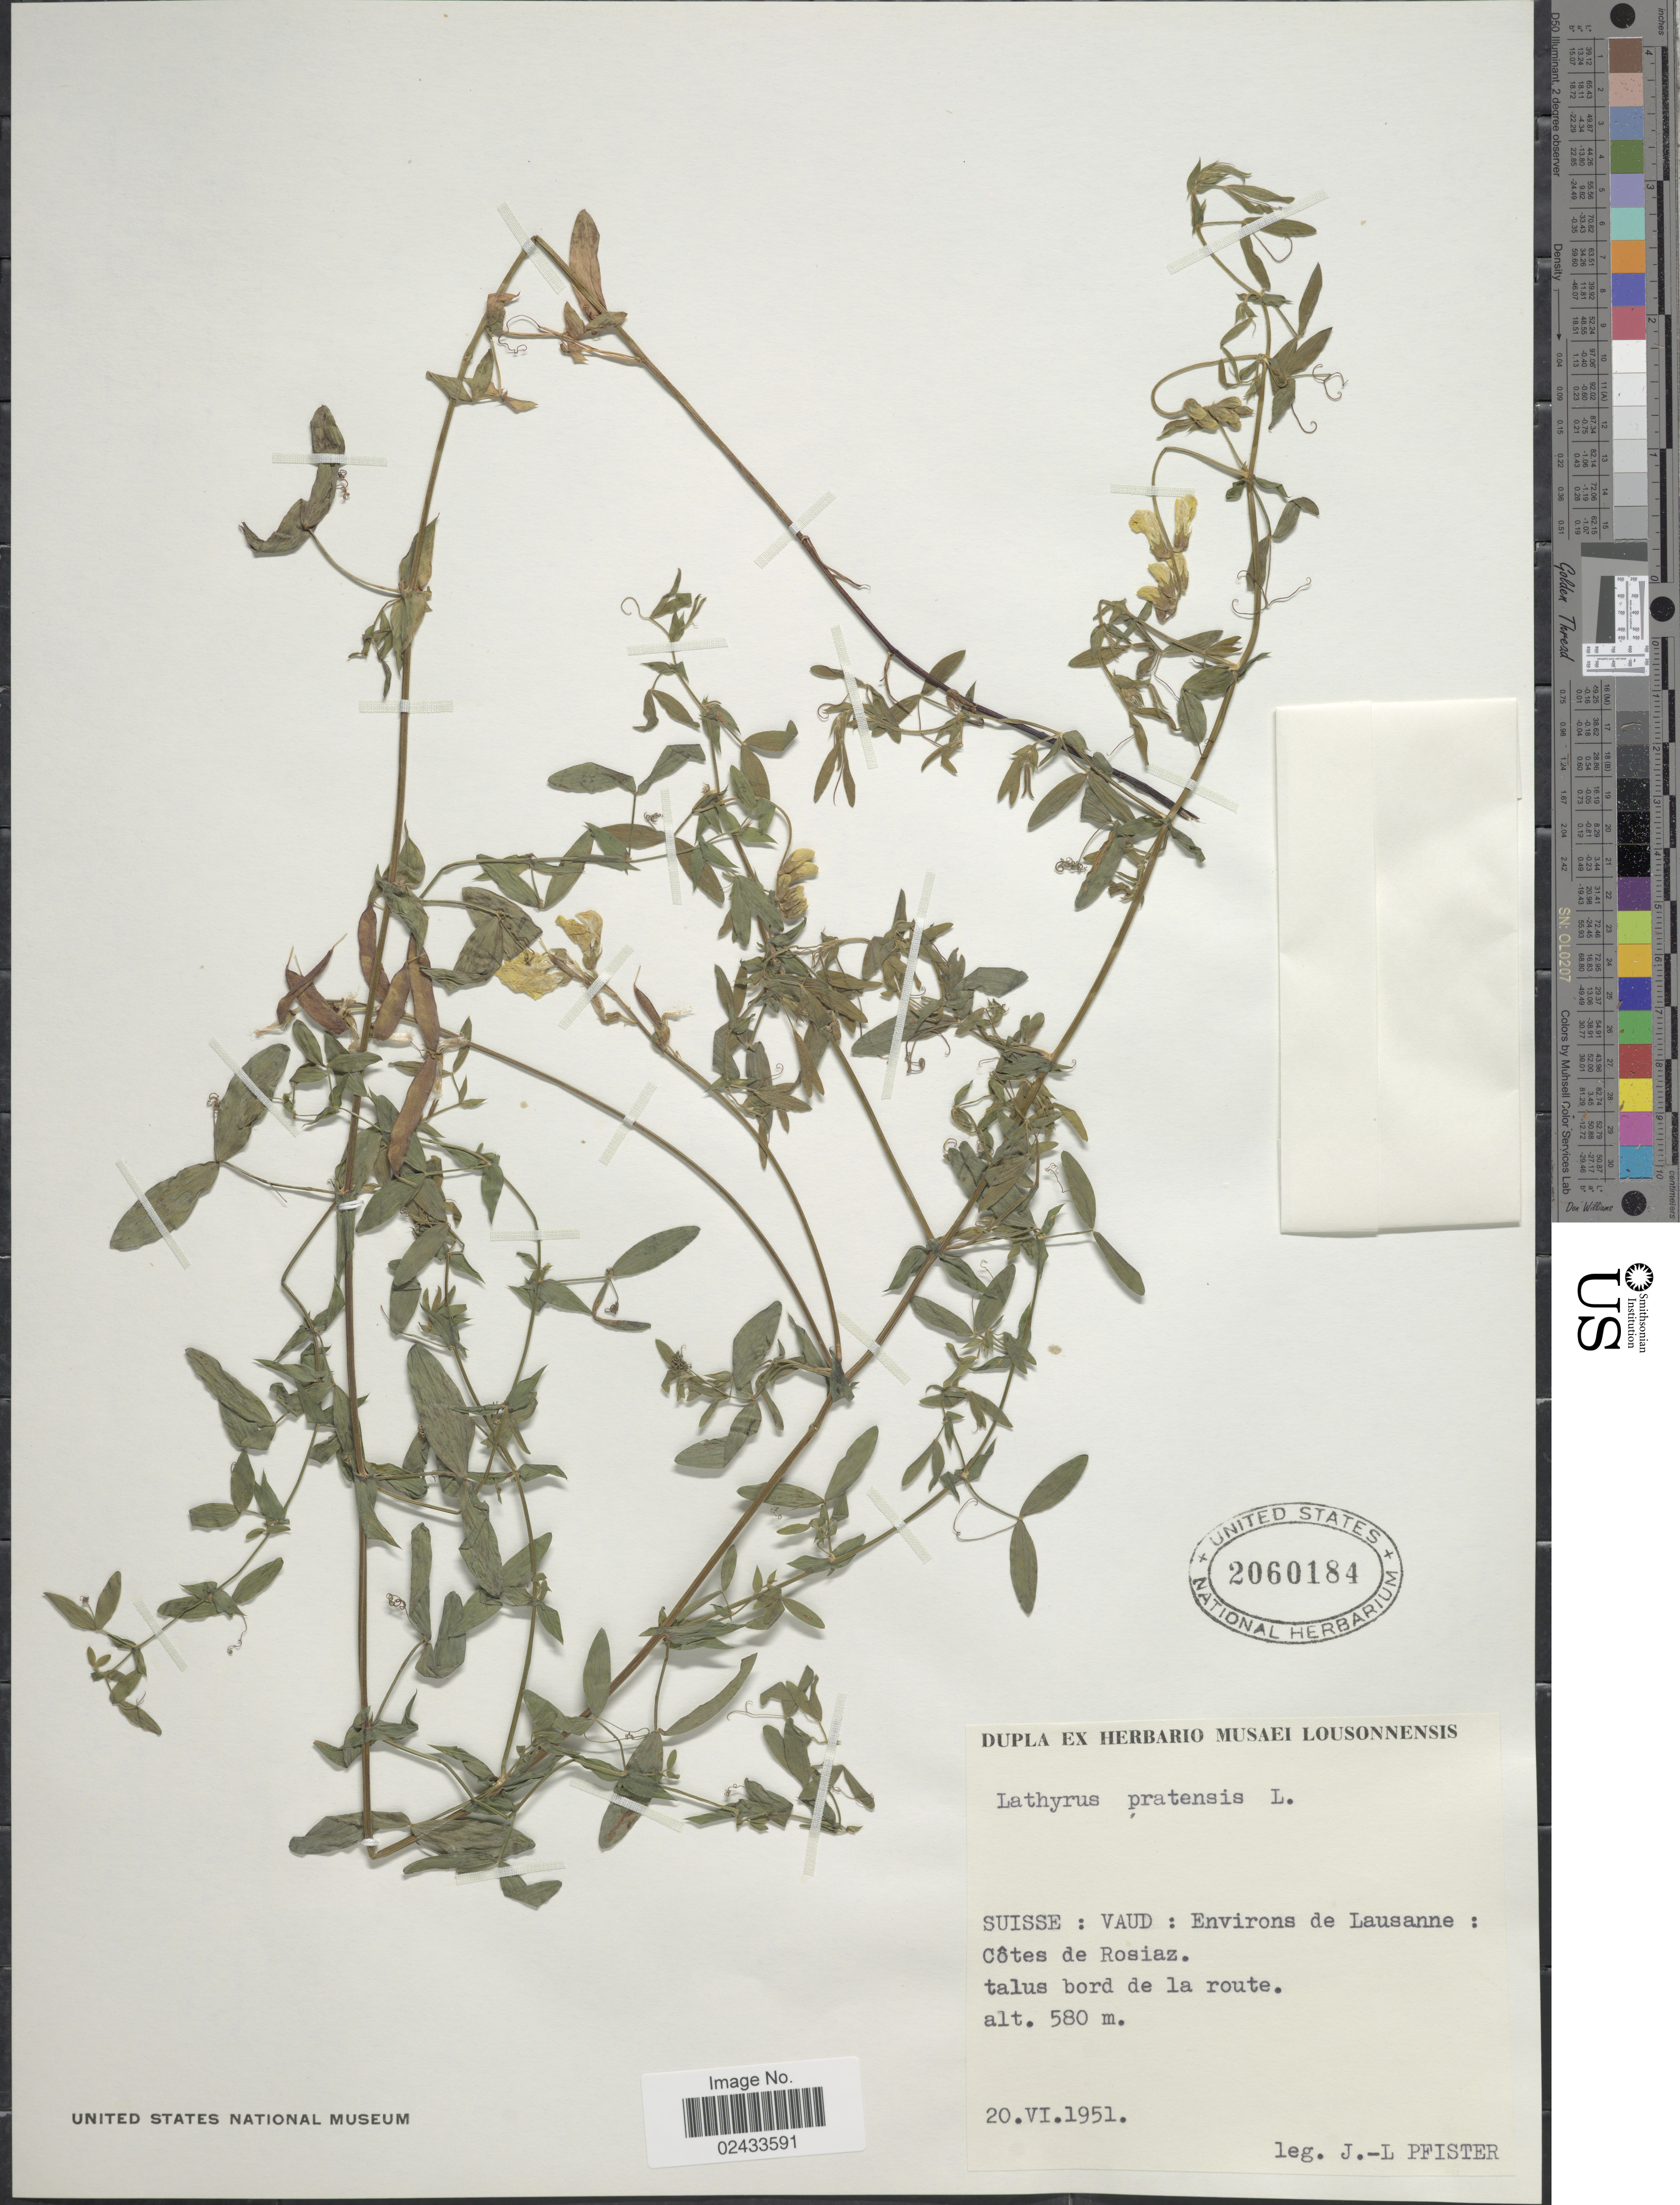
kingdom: Plantae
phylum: Tracheophyta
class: Magnoliopsida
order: Fabales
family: Fabaceae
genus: Lathyrus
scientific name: Lathyrus pratensis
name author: L.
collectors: J. Pfister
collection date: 1951-06-20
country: Switzerland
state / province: Vaud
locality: Suisse: Vaud: Environs de Lausanne: Cotes de Rosiaz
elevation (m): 580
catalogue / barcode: US 2060184